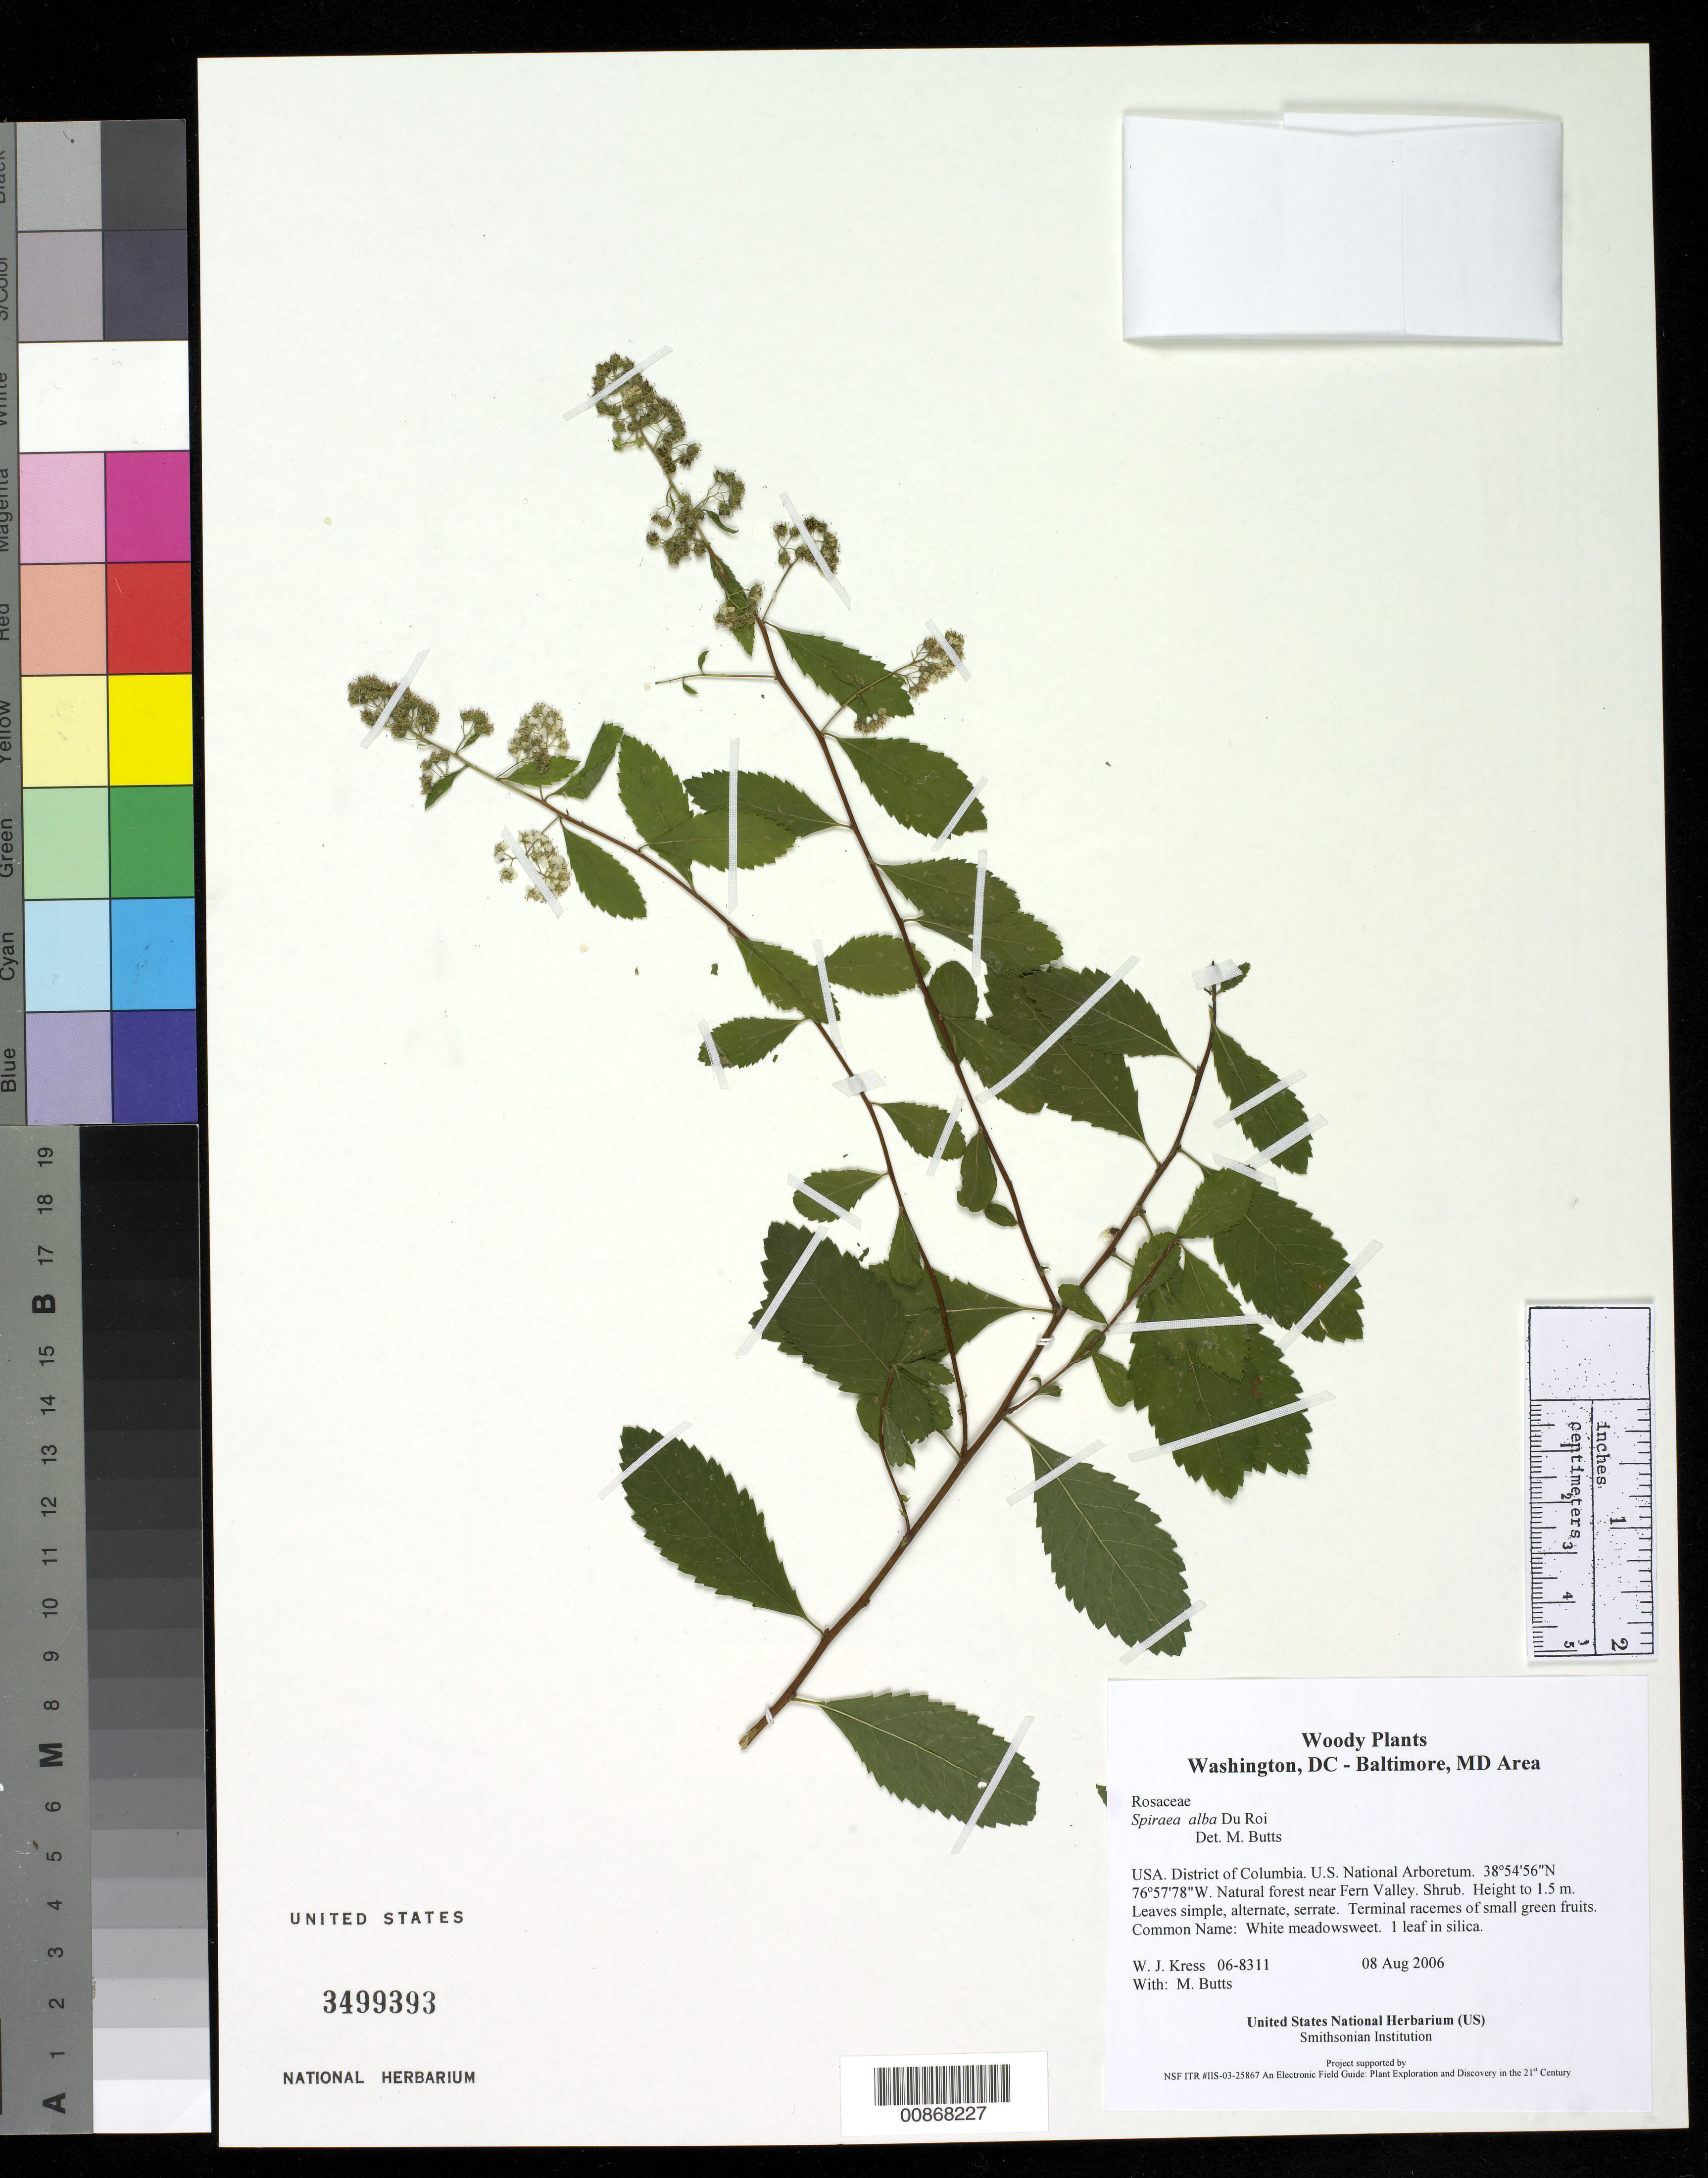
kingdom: Plantae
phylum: Tracheophyta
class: Magnoliopsida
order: Rosales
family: Rosaceae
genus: Spiraea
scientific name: Spiraea alba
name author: Du Roi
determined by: Butts, M. B.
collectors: W. J. Kress & M. B. Butts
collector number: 06-8311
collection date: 2006-08-08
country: United States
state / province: District of Columbia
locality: U.S. National Arboretum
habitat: Natural forest near Fern Valley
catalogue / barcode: US 3499393